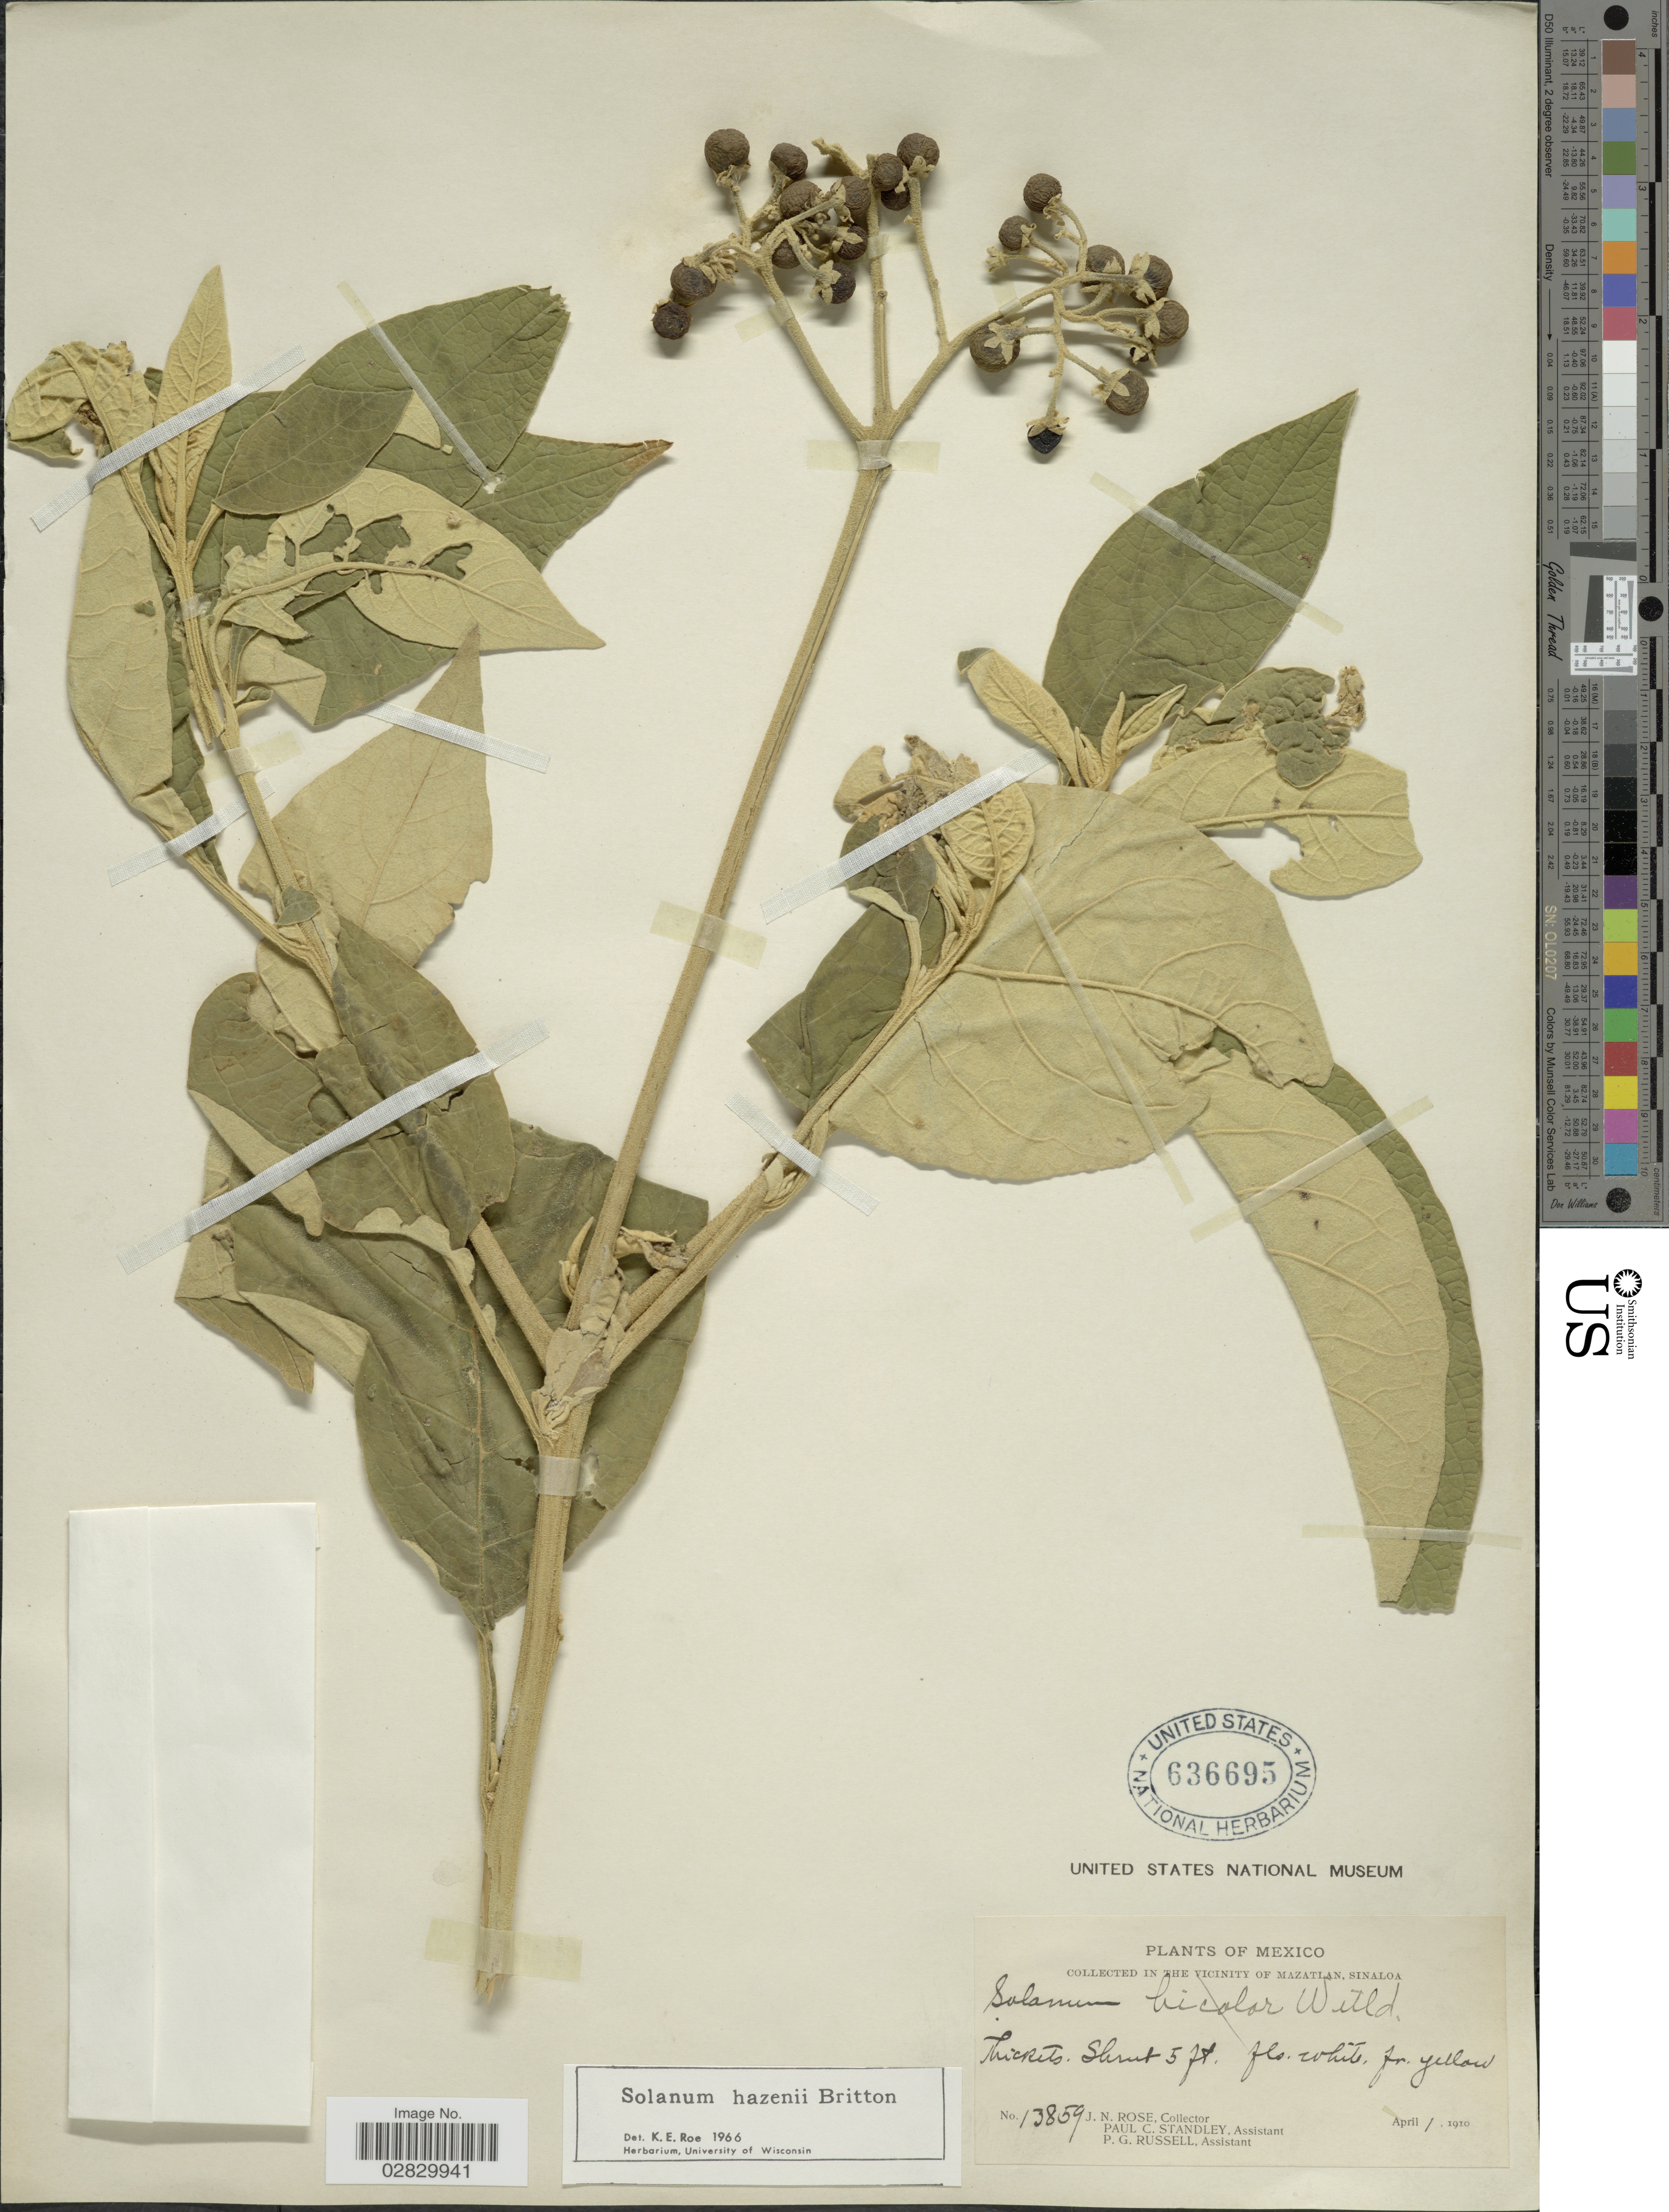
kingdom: Plantae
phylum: Tracheophyta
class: Magnoliopsida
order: Solanales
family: Solanaceae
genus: Solanum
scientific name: Solanum hazenii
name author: Britton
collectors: J. N. Rose, P. C. Standley & P. G. Russell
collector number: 13859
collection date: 1910-04-01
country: Mexico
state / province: Sinaloa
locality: In the vicinity of Mazatlan.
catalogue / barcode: US 636695